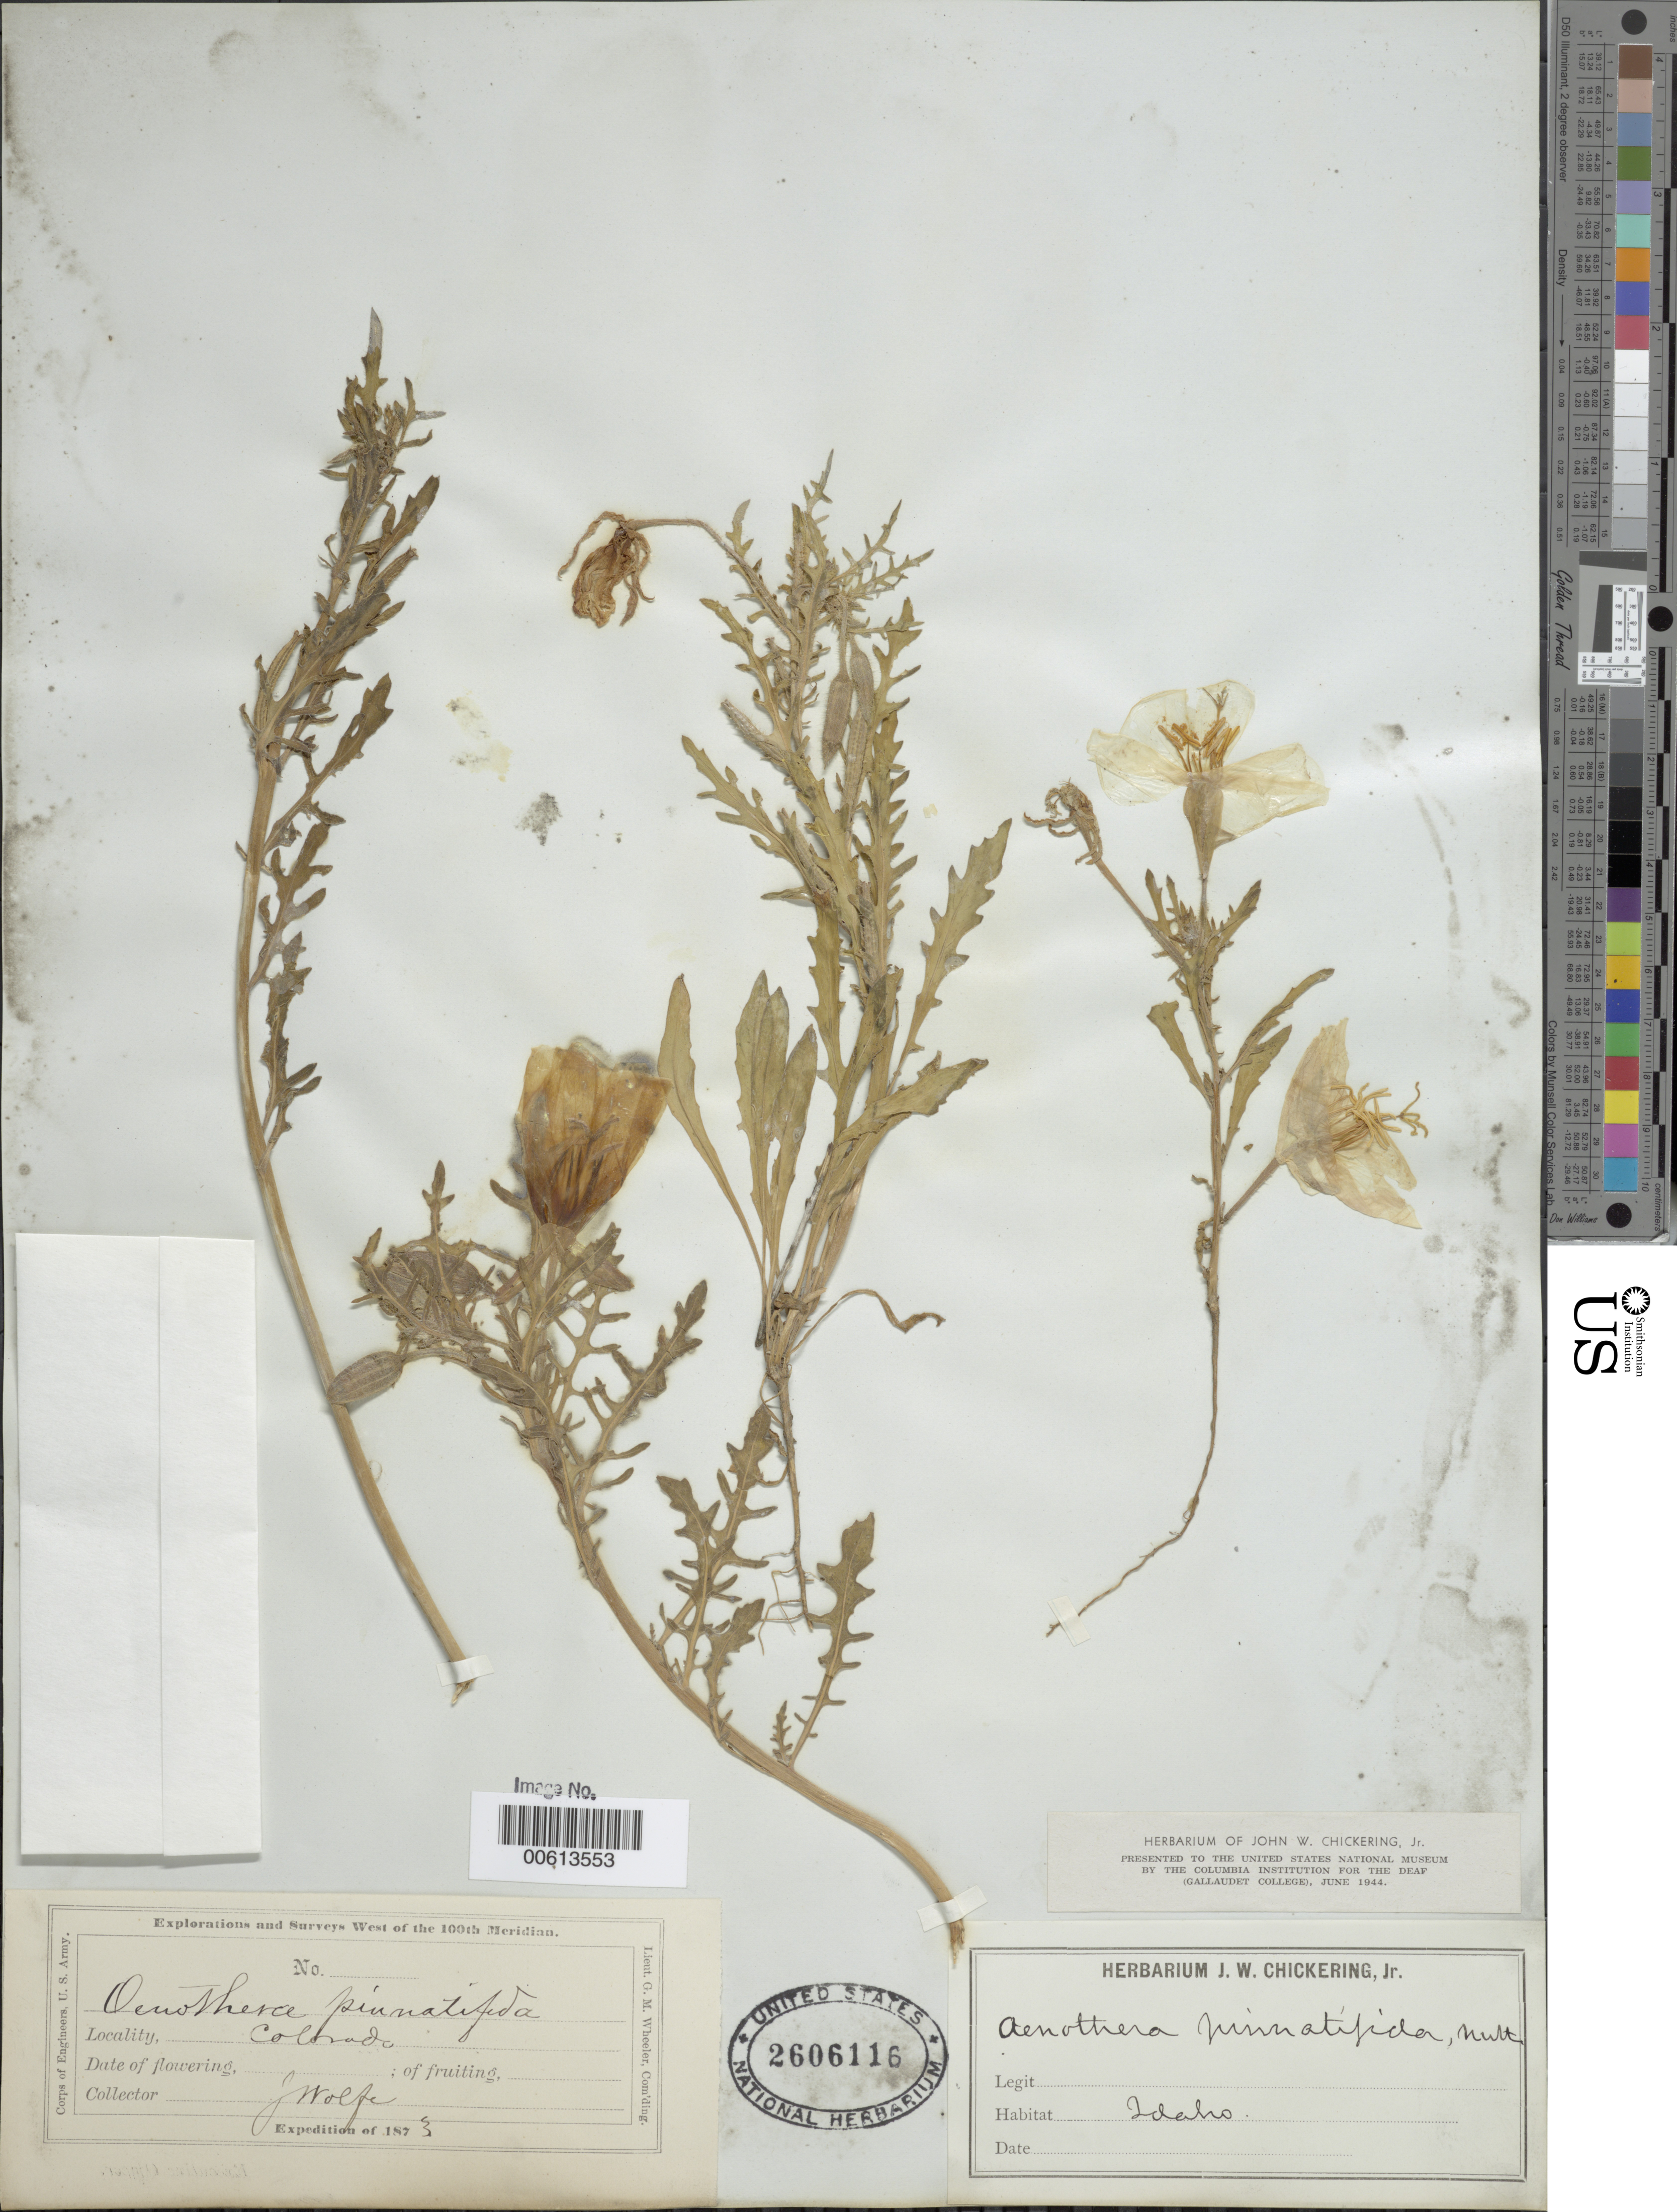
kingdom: Plantae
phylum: Tracheophyta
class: Magnoliopsida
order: Myrtales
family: Onagraceae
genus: Oenothera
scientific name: Oenothera albicaulis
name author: Pursh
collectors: J. Wolfe & J. W. Chickering Jr.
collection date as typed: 1873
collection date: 1873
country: United States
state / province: Colorado / Idaho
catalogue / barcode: US 2606116